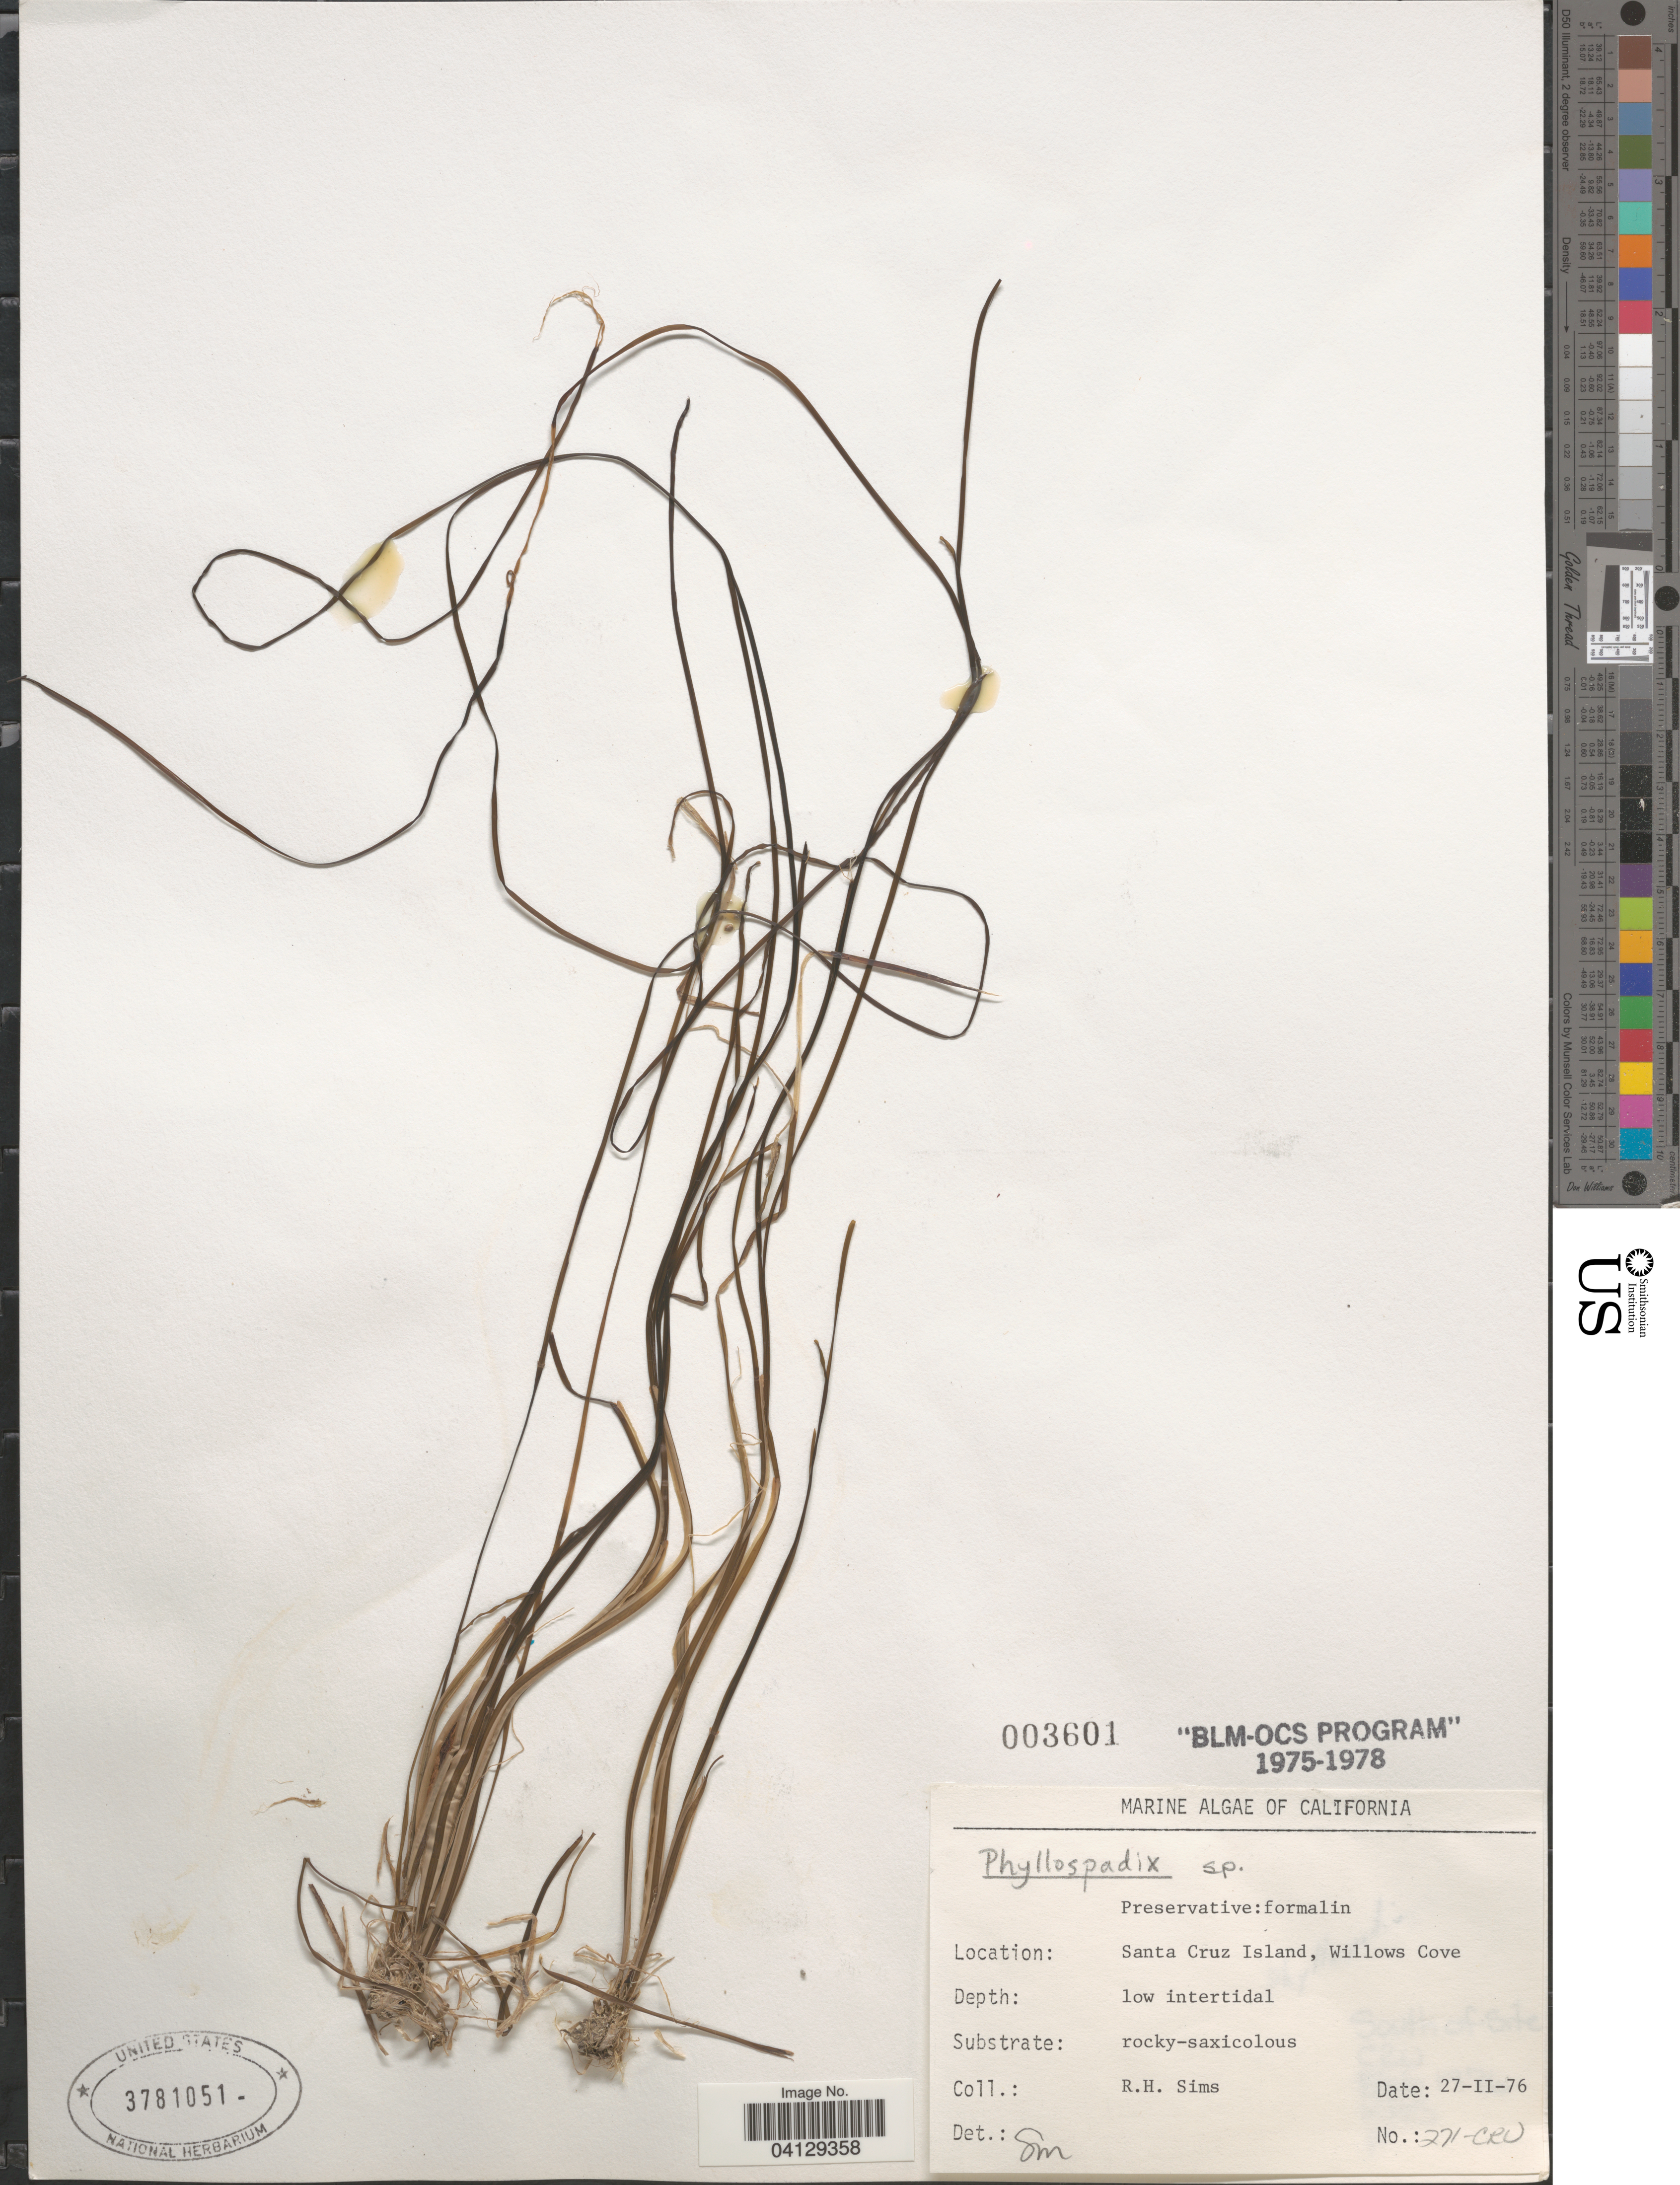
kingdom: Plantae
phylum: Tracheophyta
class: Liliopsida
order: Alismatales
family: Zosteraceae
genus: Phyllospadix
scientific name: Phyllospadix sp.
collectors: R. H. Sims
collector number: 271-CRV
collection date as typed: Transcribed d/m/y: 27/2/76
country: United States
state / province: California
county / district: Santa Barbara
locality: Santa Cruz Island, Willows Cove.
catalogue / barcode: US 3781051